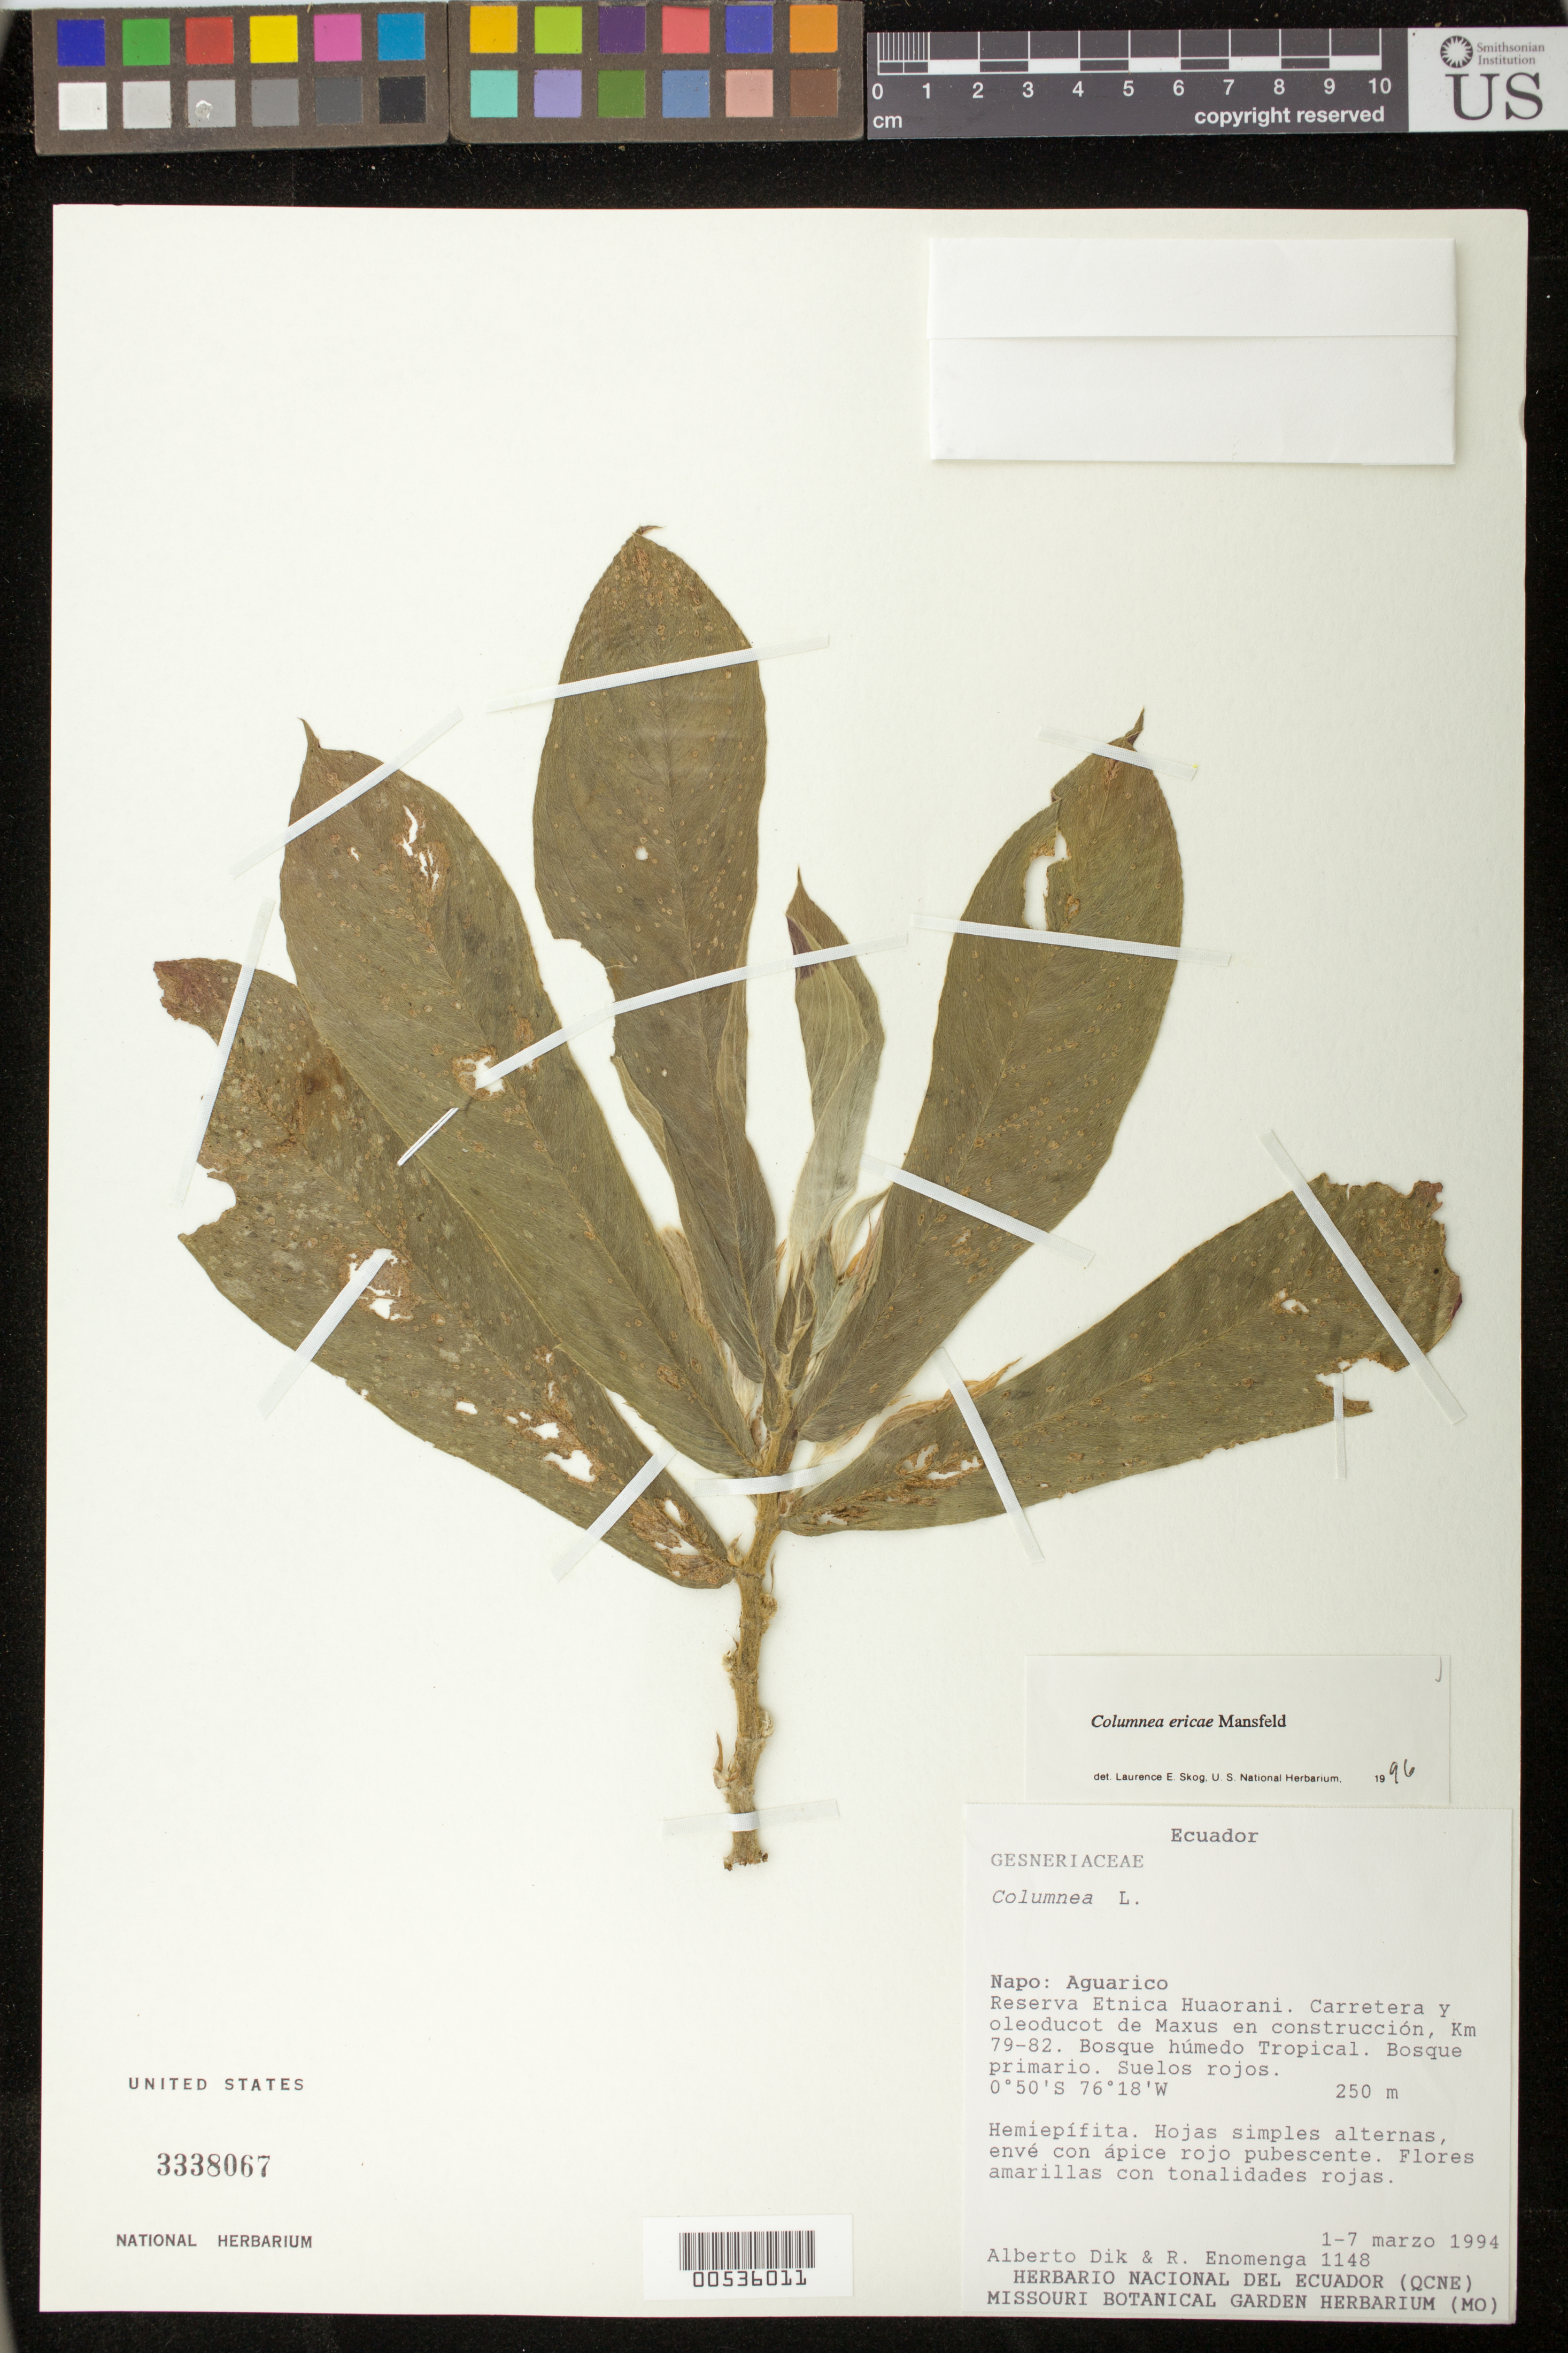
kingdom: Plantae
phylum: Tracheophyta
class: Magnoliopsida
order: Lamiales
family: Gesneriaceae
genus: Columnea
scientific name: Columnea ericae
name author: Mansf.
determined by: Skog, Laurence E.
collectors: A. Dik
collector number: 1148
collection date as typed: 1-7 Mar 1994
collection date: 1994-03-01/1994-03-07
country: Ecuador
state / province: Napo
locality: Aguarico: Reserva Etnica Huaorani; carretera y oleoducto de Maxus en construcción, Km 79-82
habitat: Bosque húmedo tropical; bosque primario, suelos rojos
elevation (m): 250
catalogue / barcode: US 3338067